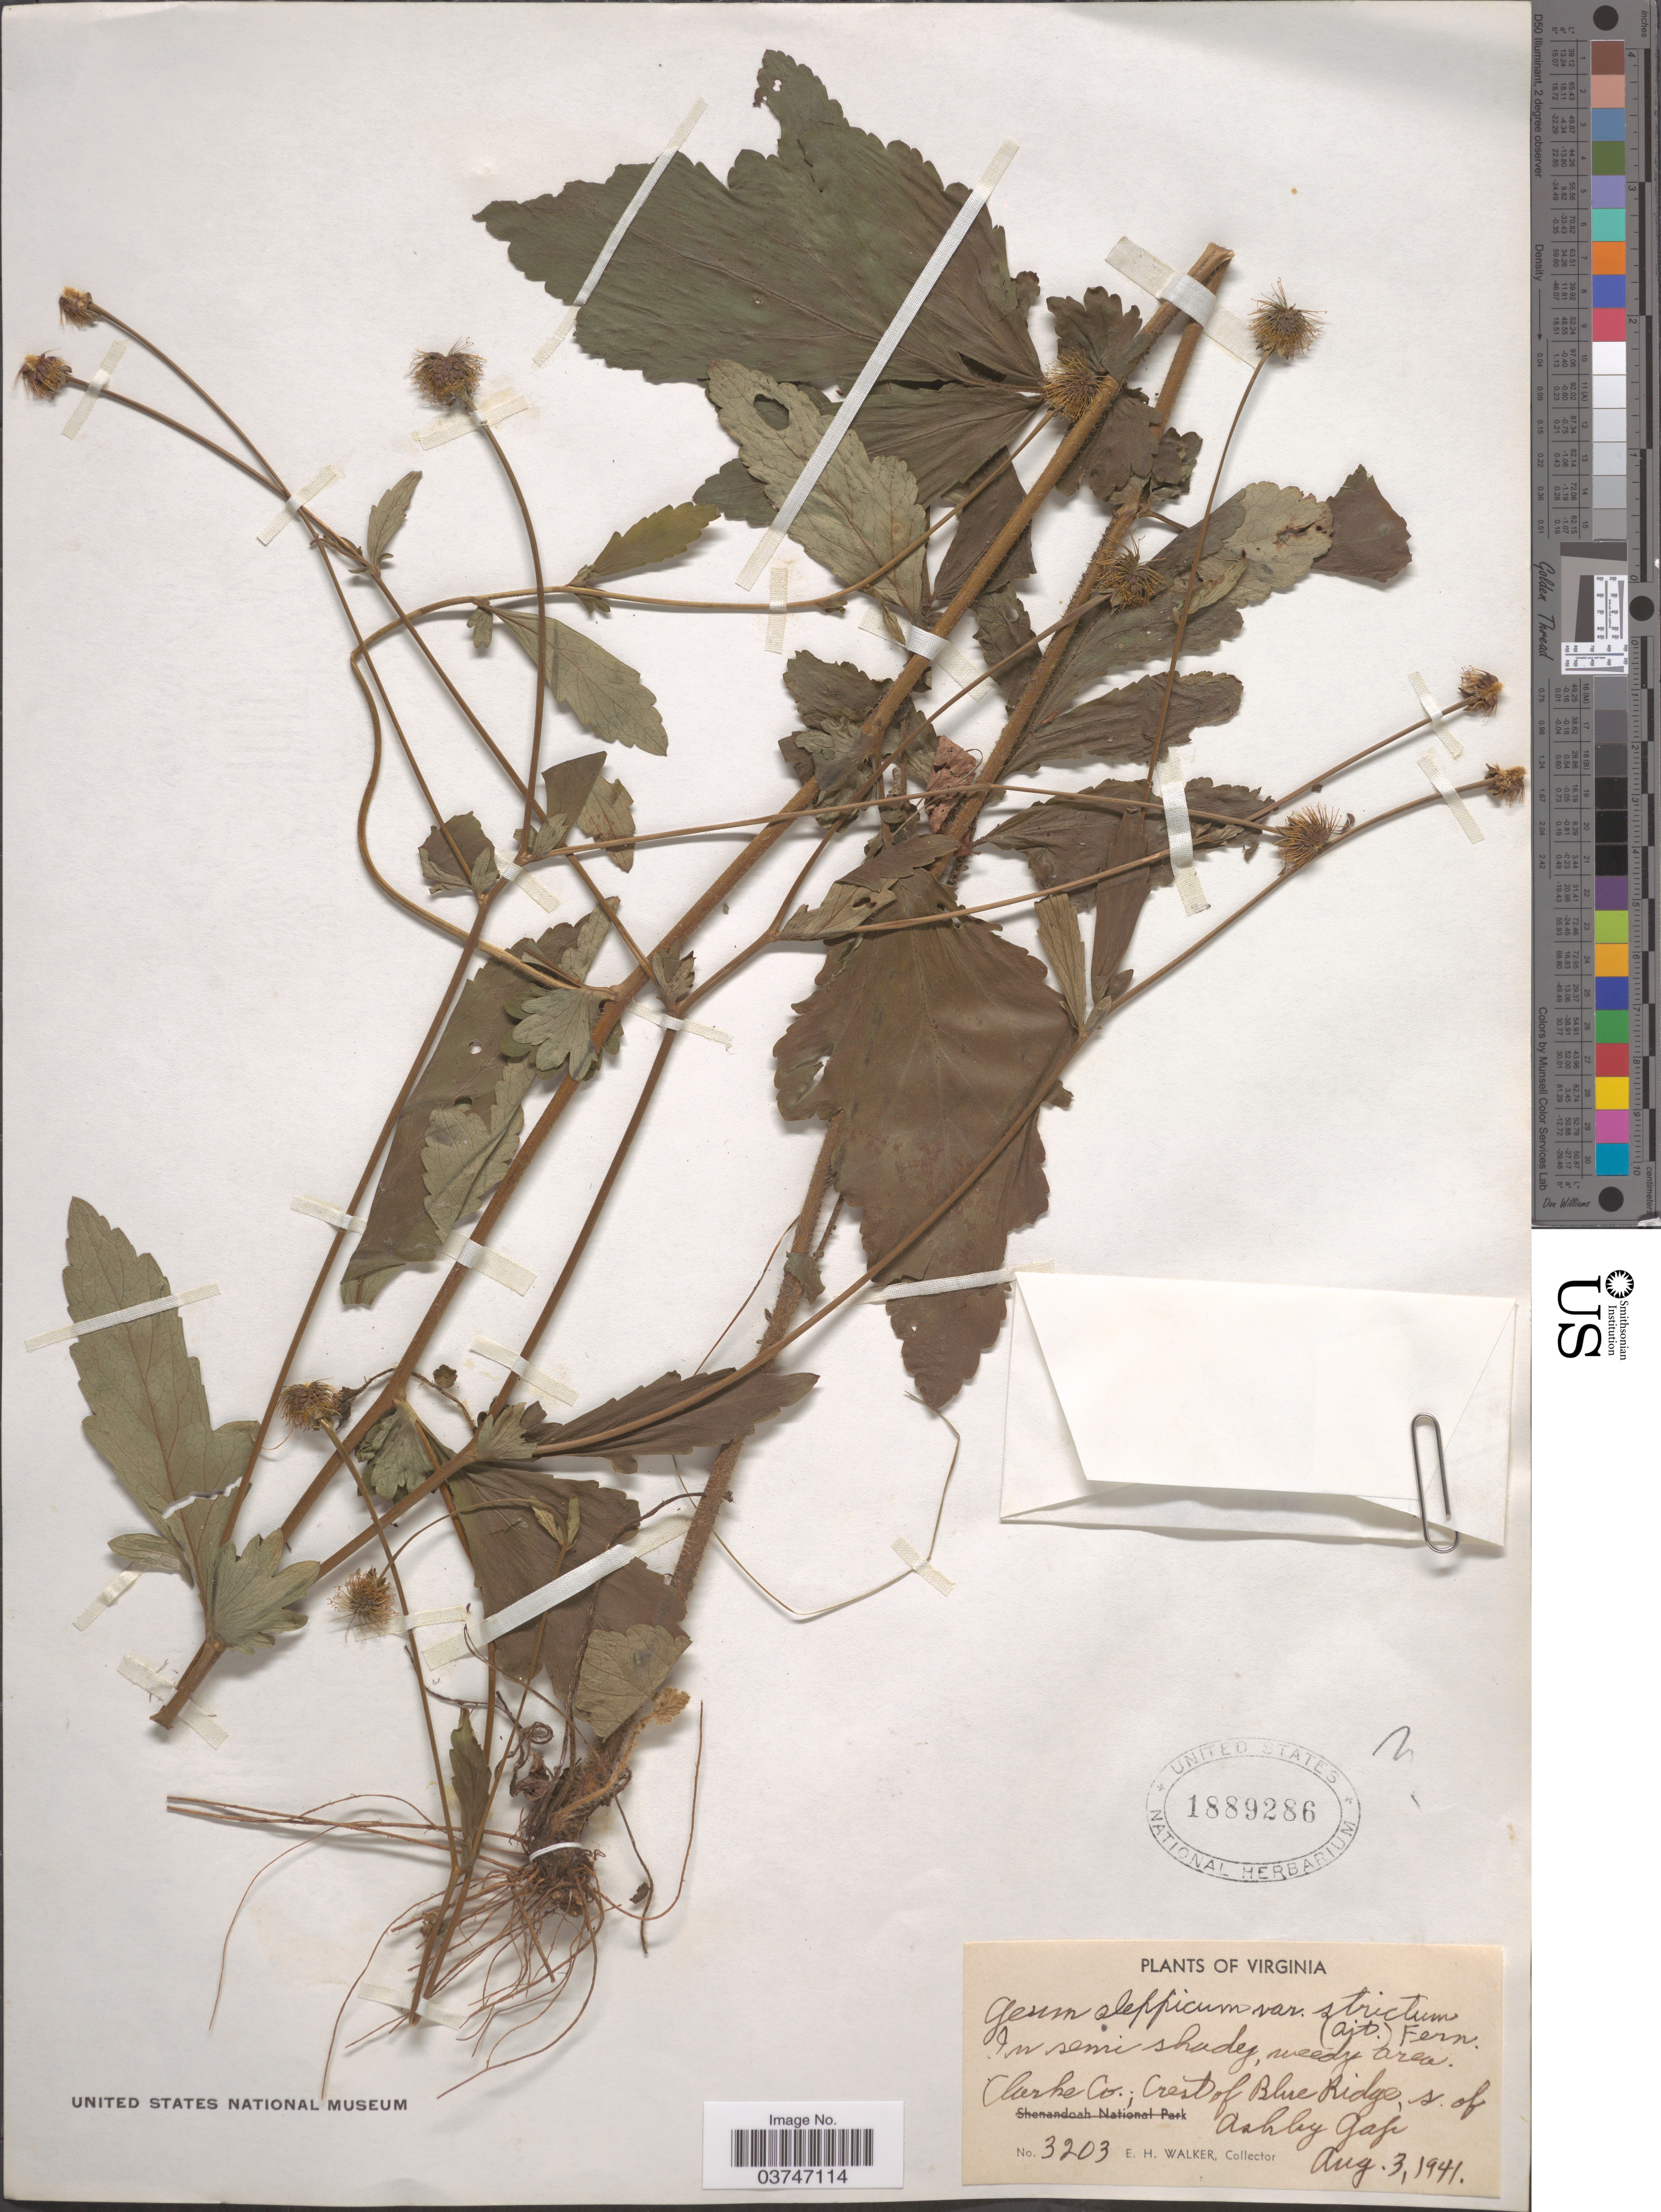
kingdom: Plantae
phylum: Tracheophyta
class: Magnoliopsida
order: Rosales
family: Rosaceae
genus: Geum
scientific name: Geum virginianum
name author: L.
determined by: Strong, Mark T., (BOT), Smithsonian Institution - National Museum of Natural History (UNITED STATES)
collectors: E. H. Walker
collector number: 3203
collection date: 1941-08-03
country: United States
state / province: Virginia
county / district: Clarke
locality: Clarke Co; Crest of Blue Ridge, s. of Ashby Gap.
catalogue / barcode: US 1889286